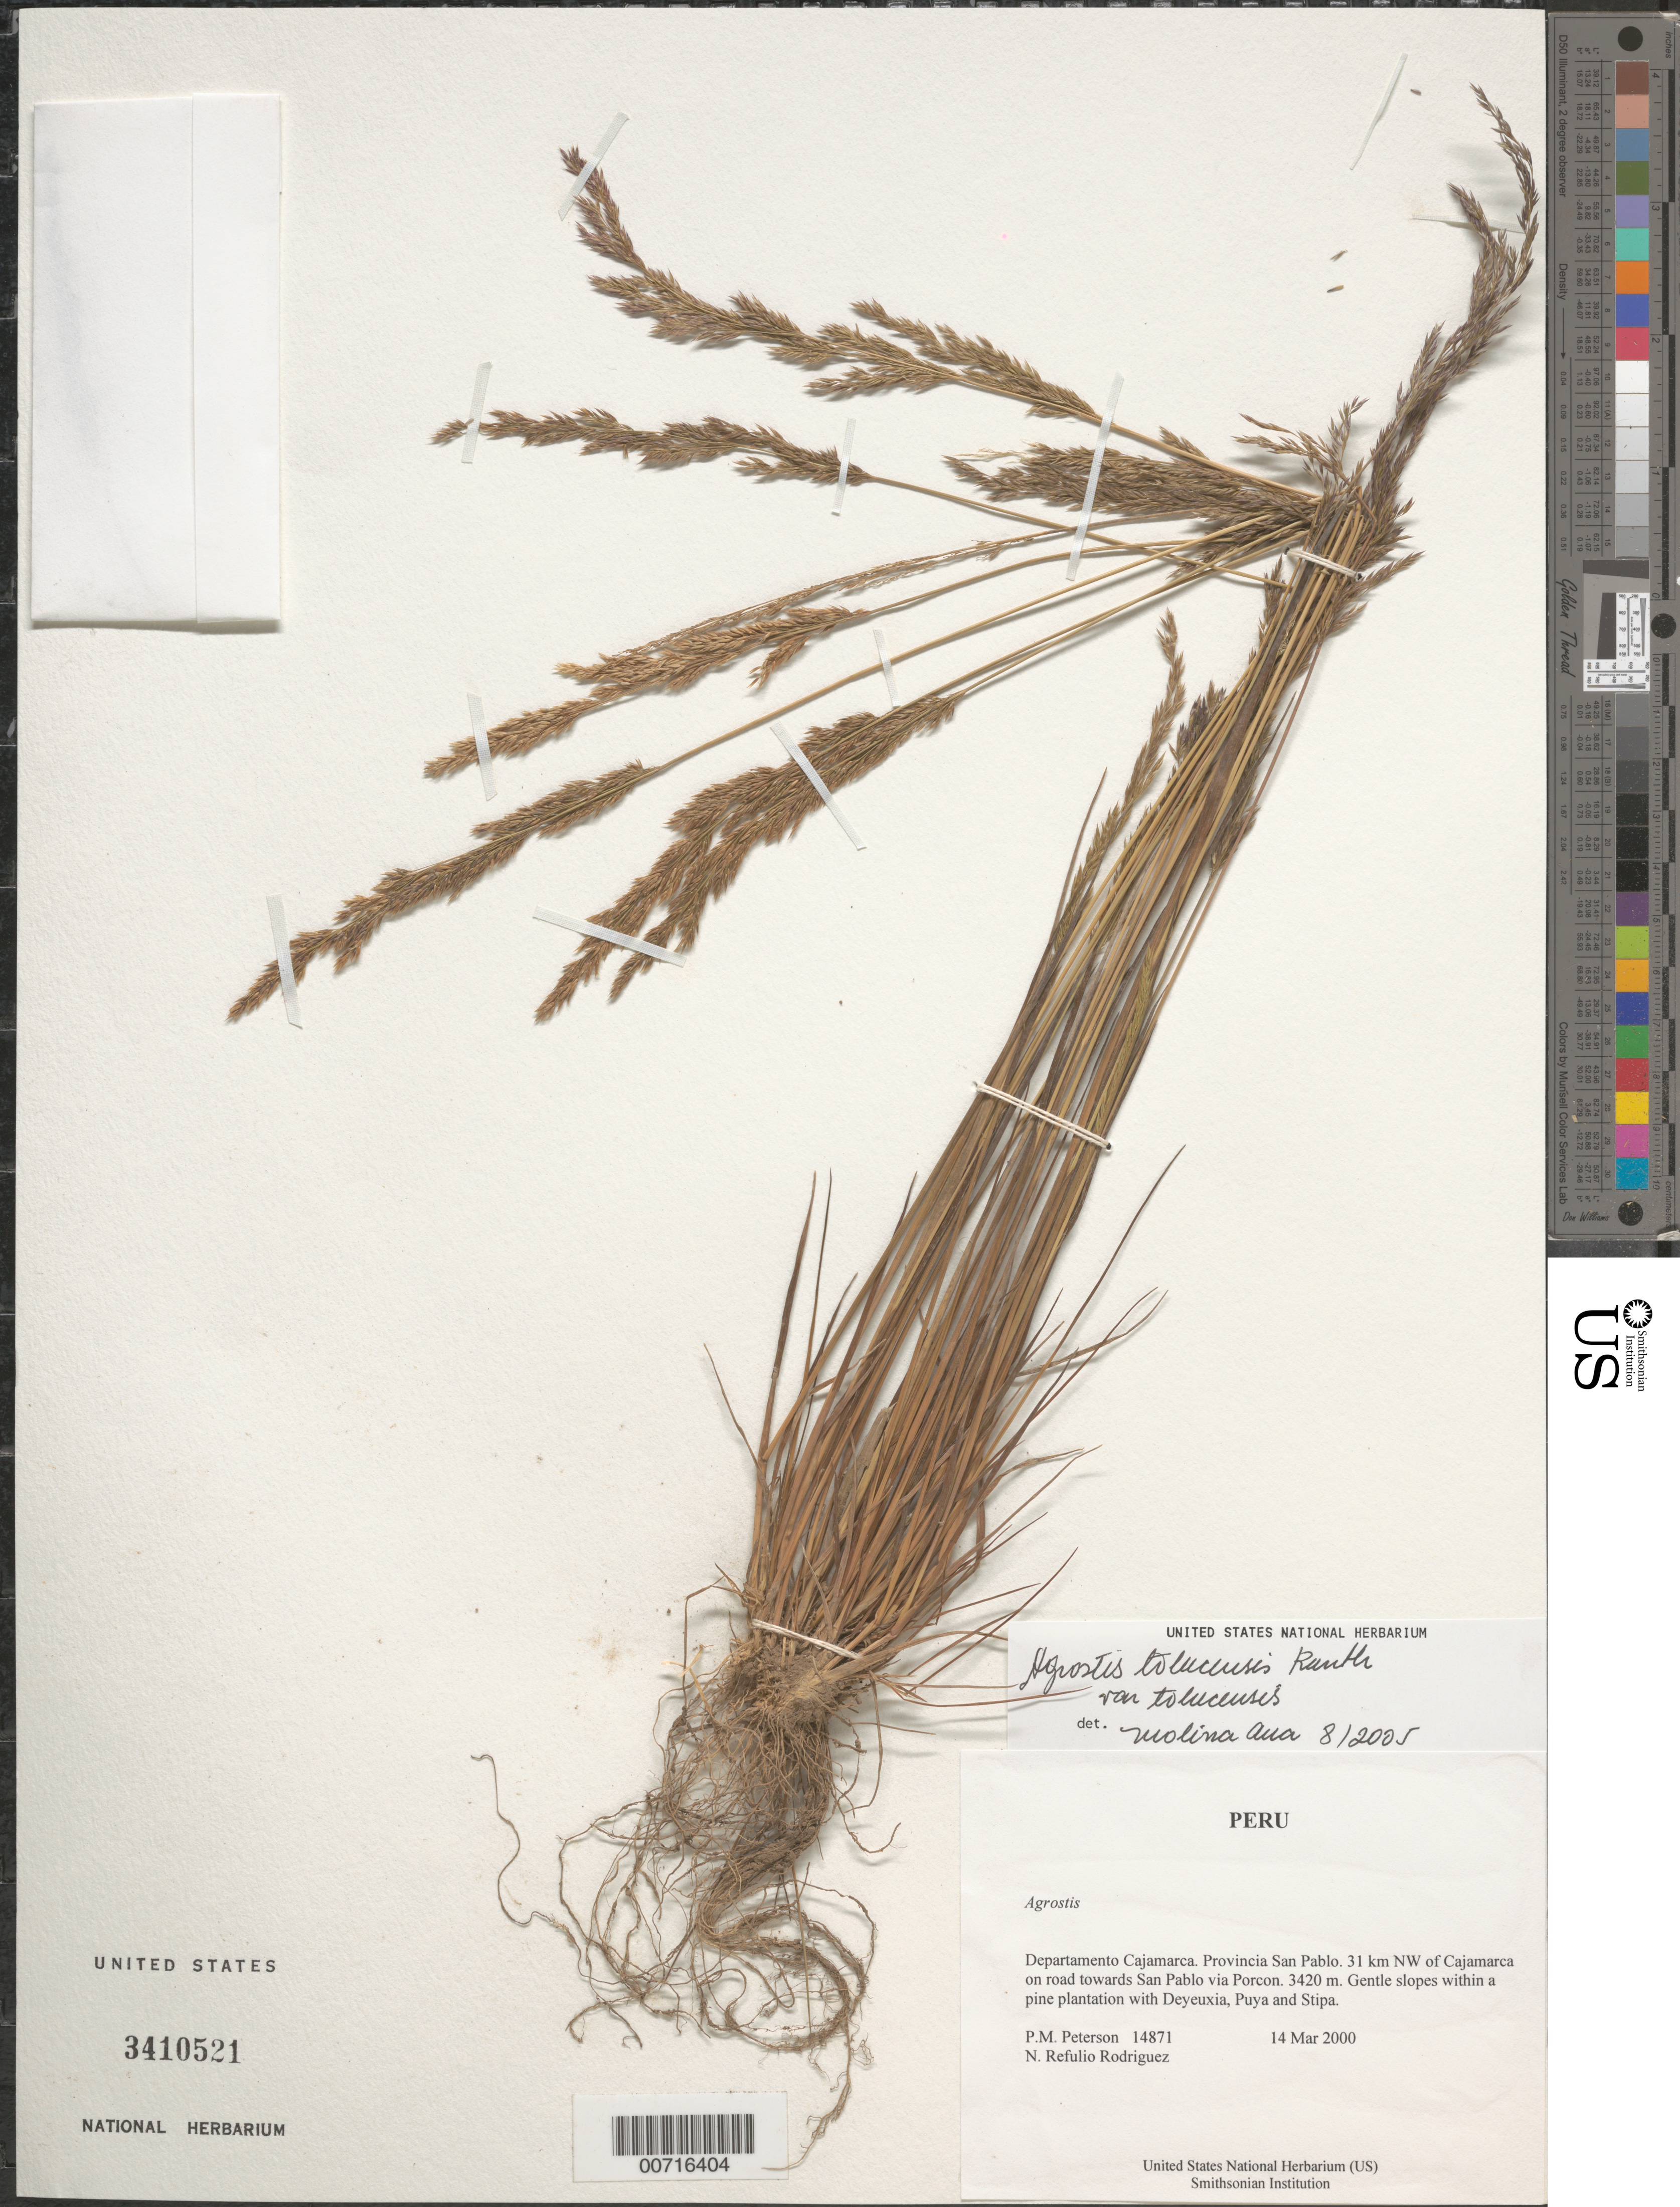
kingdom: Plantae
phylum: Tracheophyta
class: Liliopsida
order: Poales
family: Poaceae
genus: Agrostis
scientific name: Agrostis tolucensis var. tolucensis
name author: Kunth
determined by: Molina, Ana M. de R.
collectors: P. M. Peterson & N. Refulio-Rodríguez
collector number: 14871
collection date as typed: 14 Mar 2000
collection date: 2000-03-14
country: Peru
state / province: Cajamarca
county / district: San Pablo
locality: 31 km NW of Cajamarca on road towards San Pablo via Porcon.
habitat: Gentle slopes within a pine plantation with Deyeuxia, Puya and Stipa.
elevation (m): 3420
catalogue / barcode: US 3410521